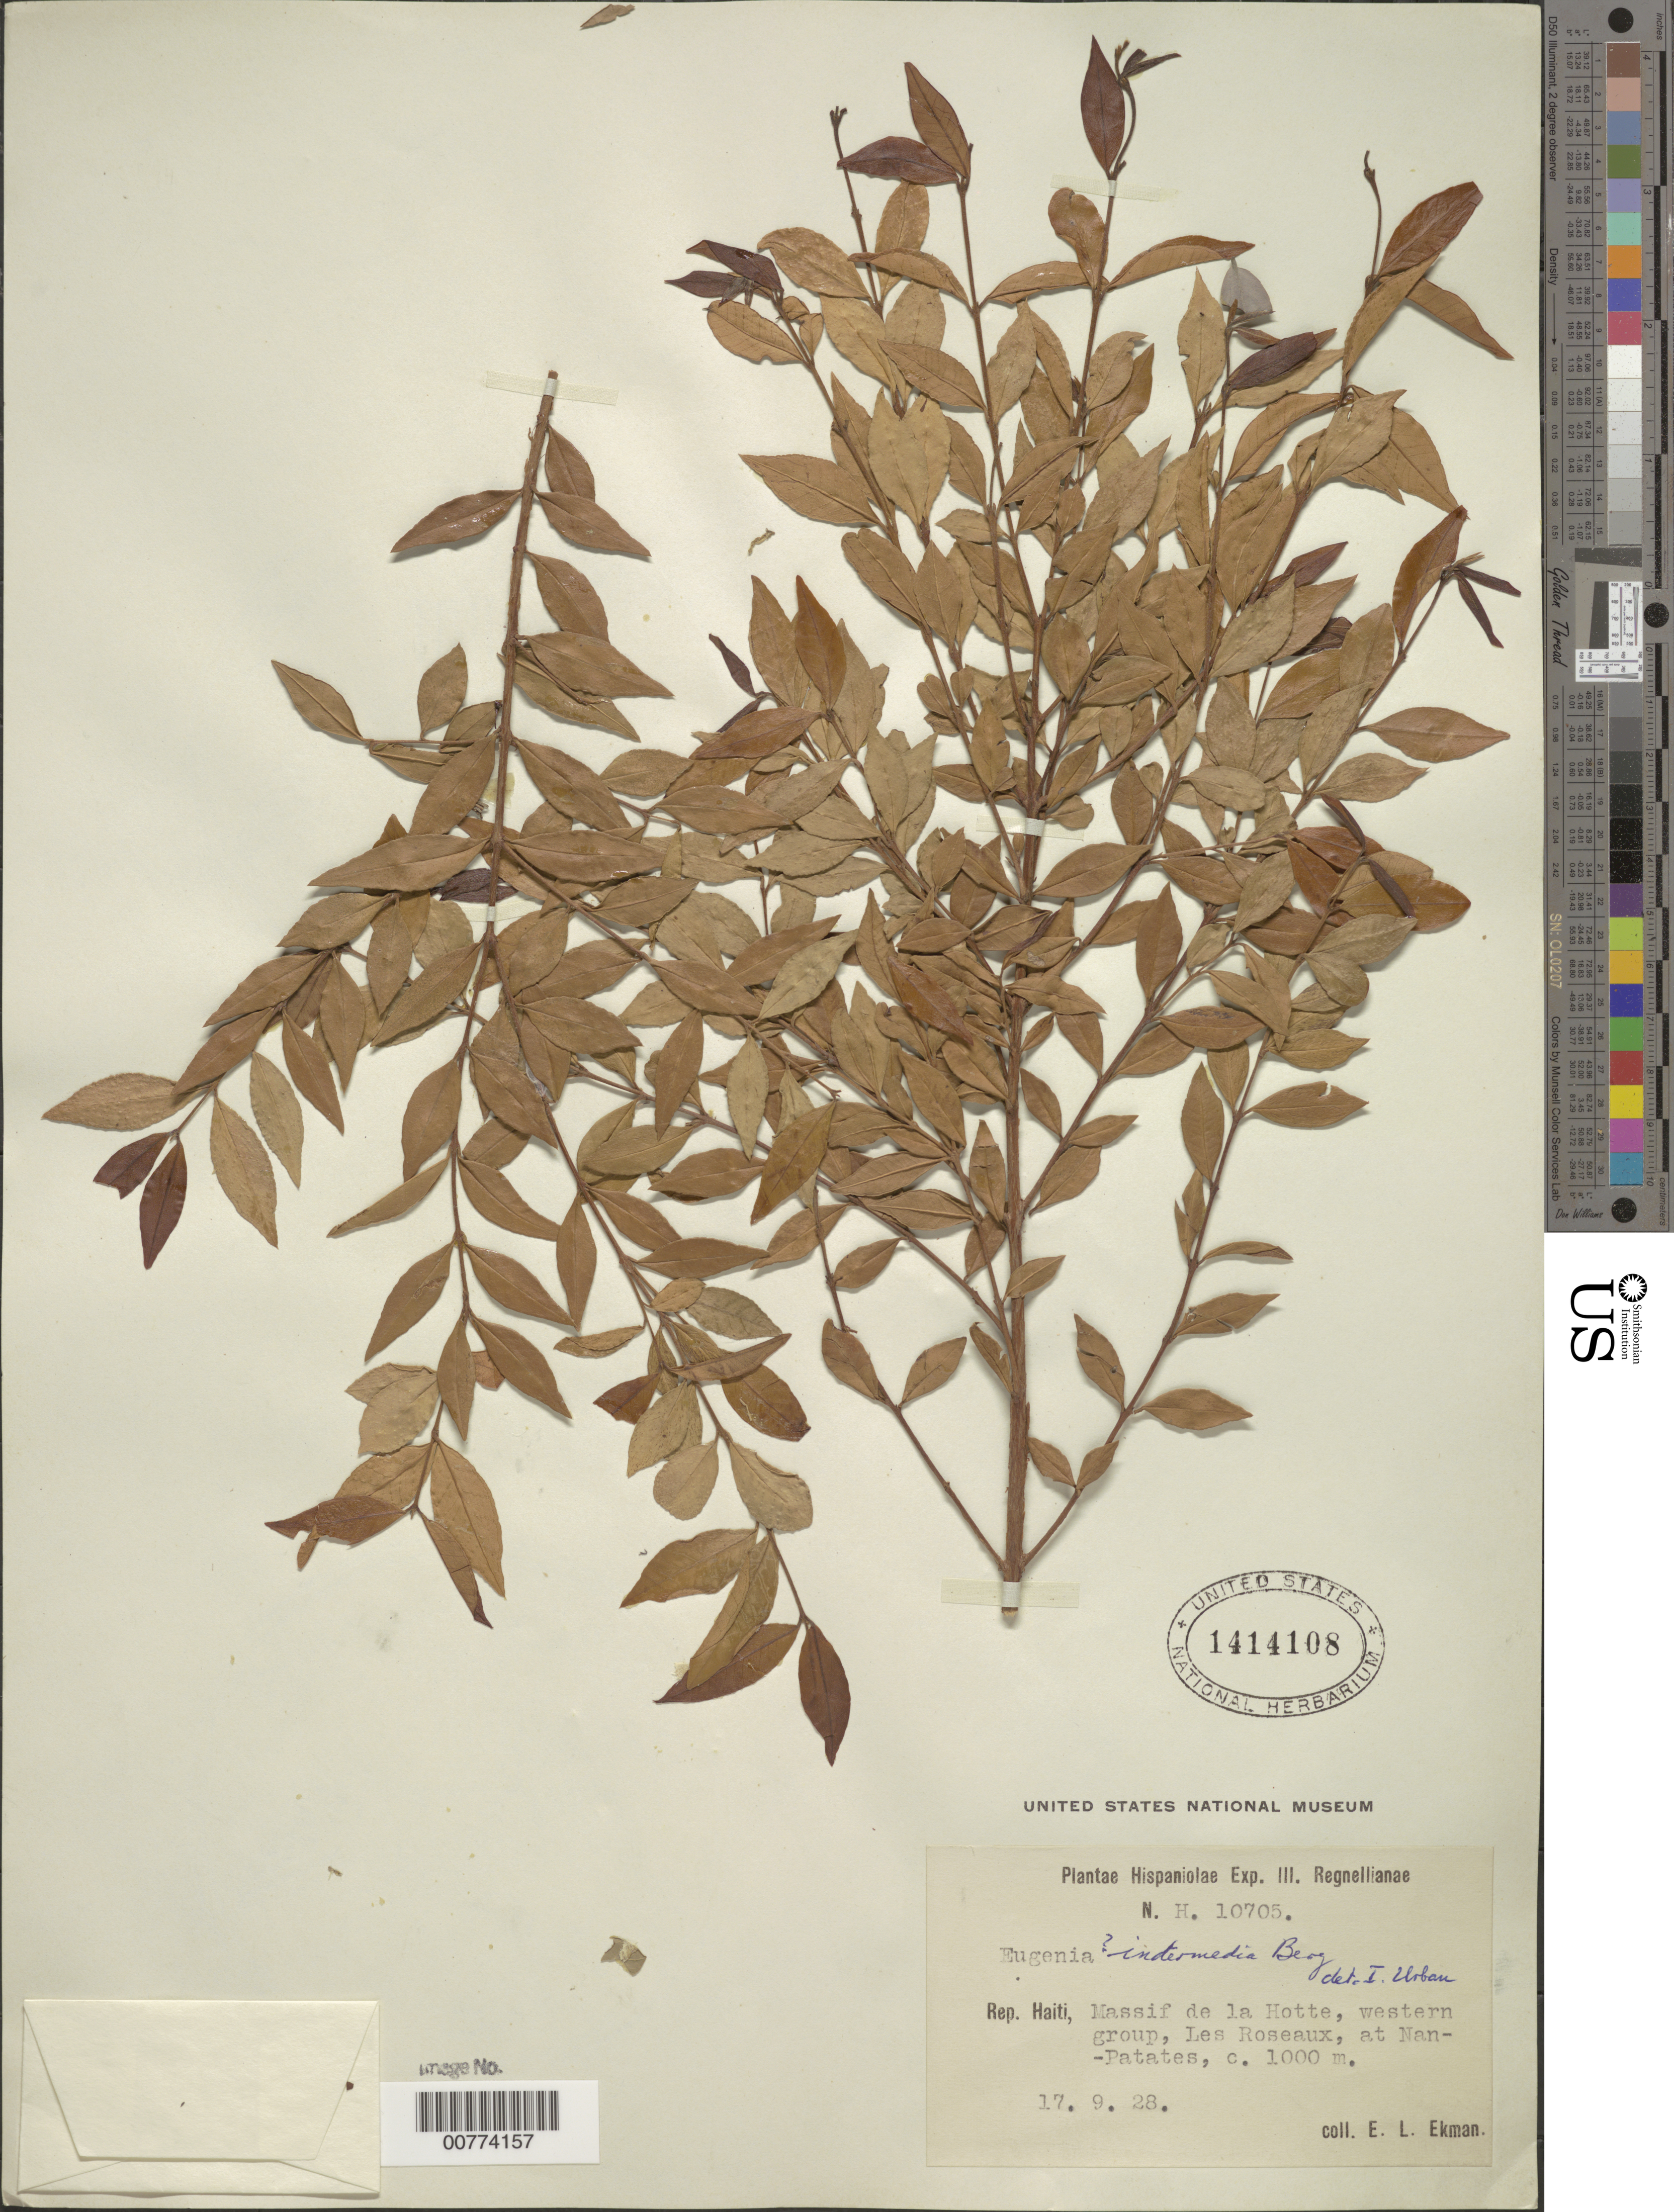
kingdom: Plantae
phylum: Tracheophyta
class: Magnoliopsida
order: Myrtales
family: Myrtaceae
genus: Eugenia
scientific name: Eugenia intermedia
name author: O. Berg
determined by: Urban, Ignatz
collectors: E. L. Ekman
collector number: H 10705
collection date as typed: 17 Sep 1928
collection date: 1928-09-17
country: Haiti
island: Hispaniola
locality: Massif de la Hotte, western group, Les Roseaux, at Nan-Patates.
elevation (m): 1000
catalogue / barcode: US 1414108